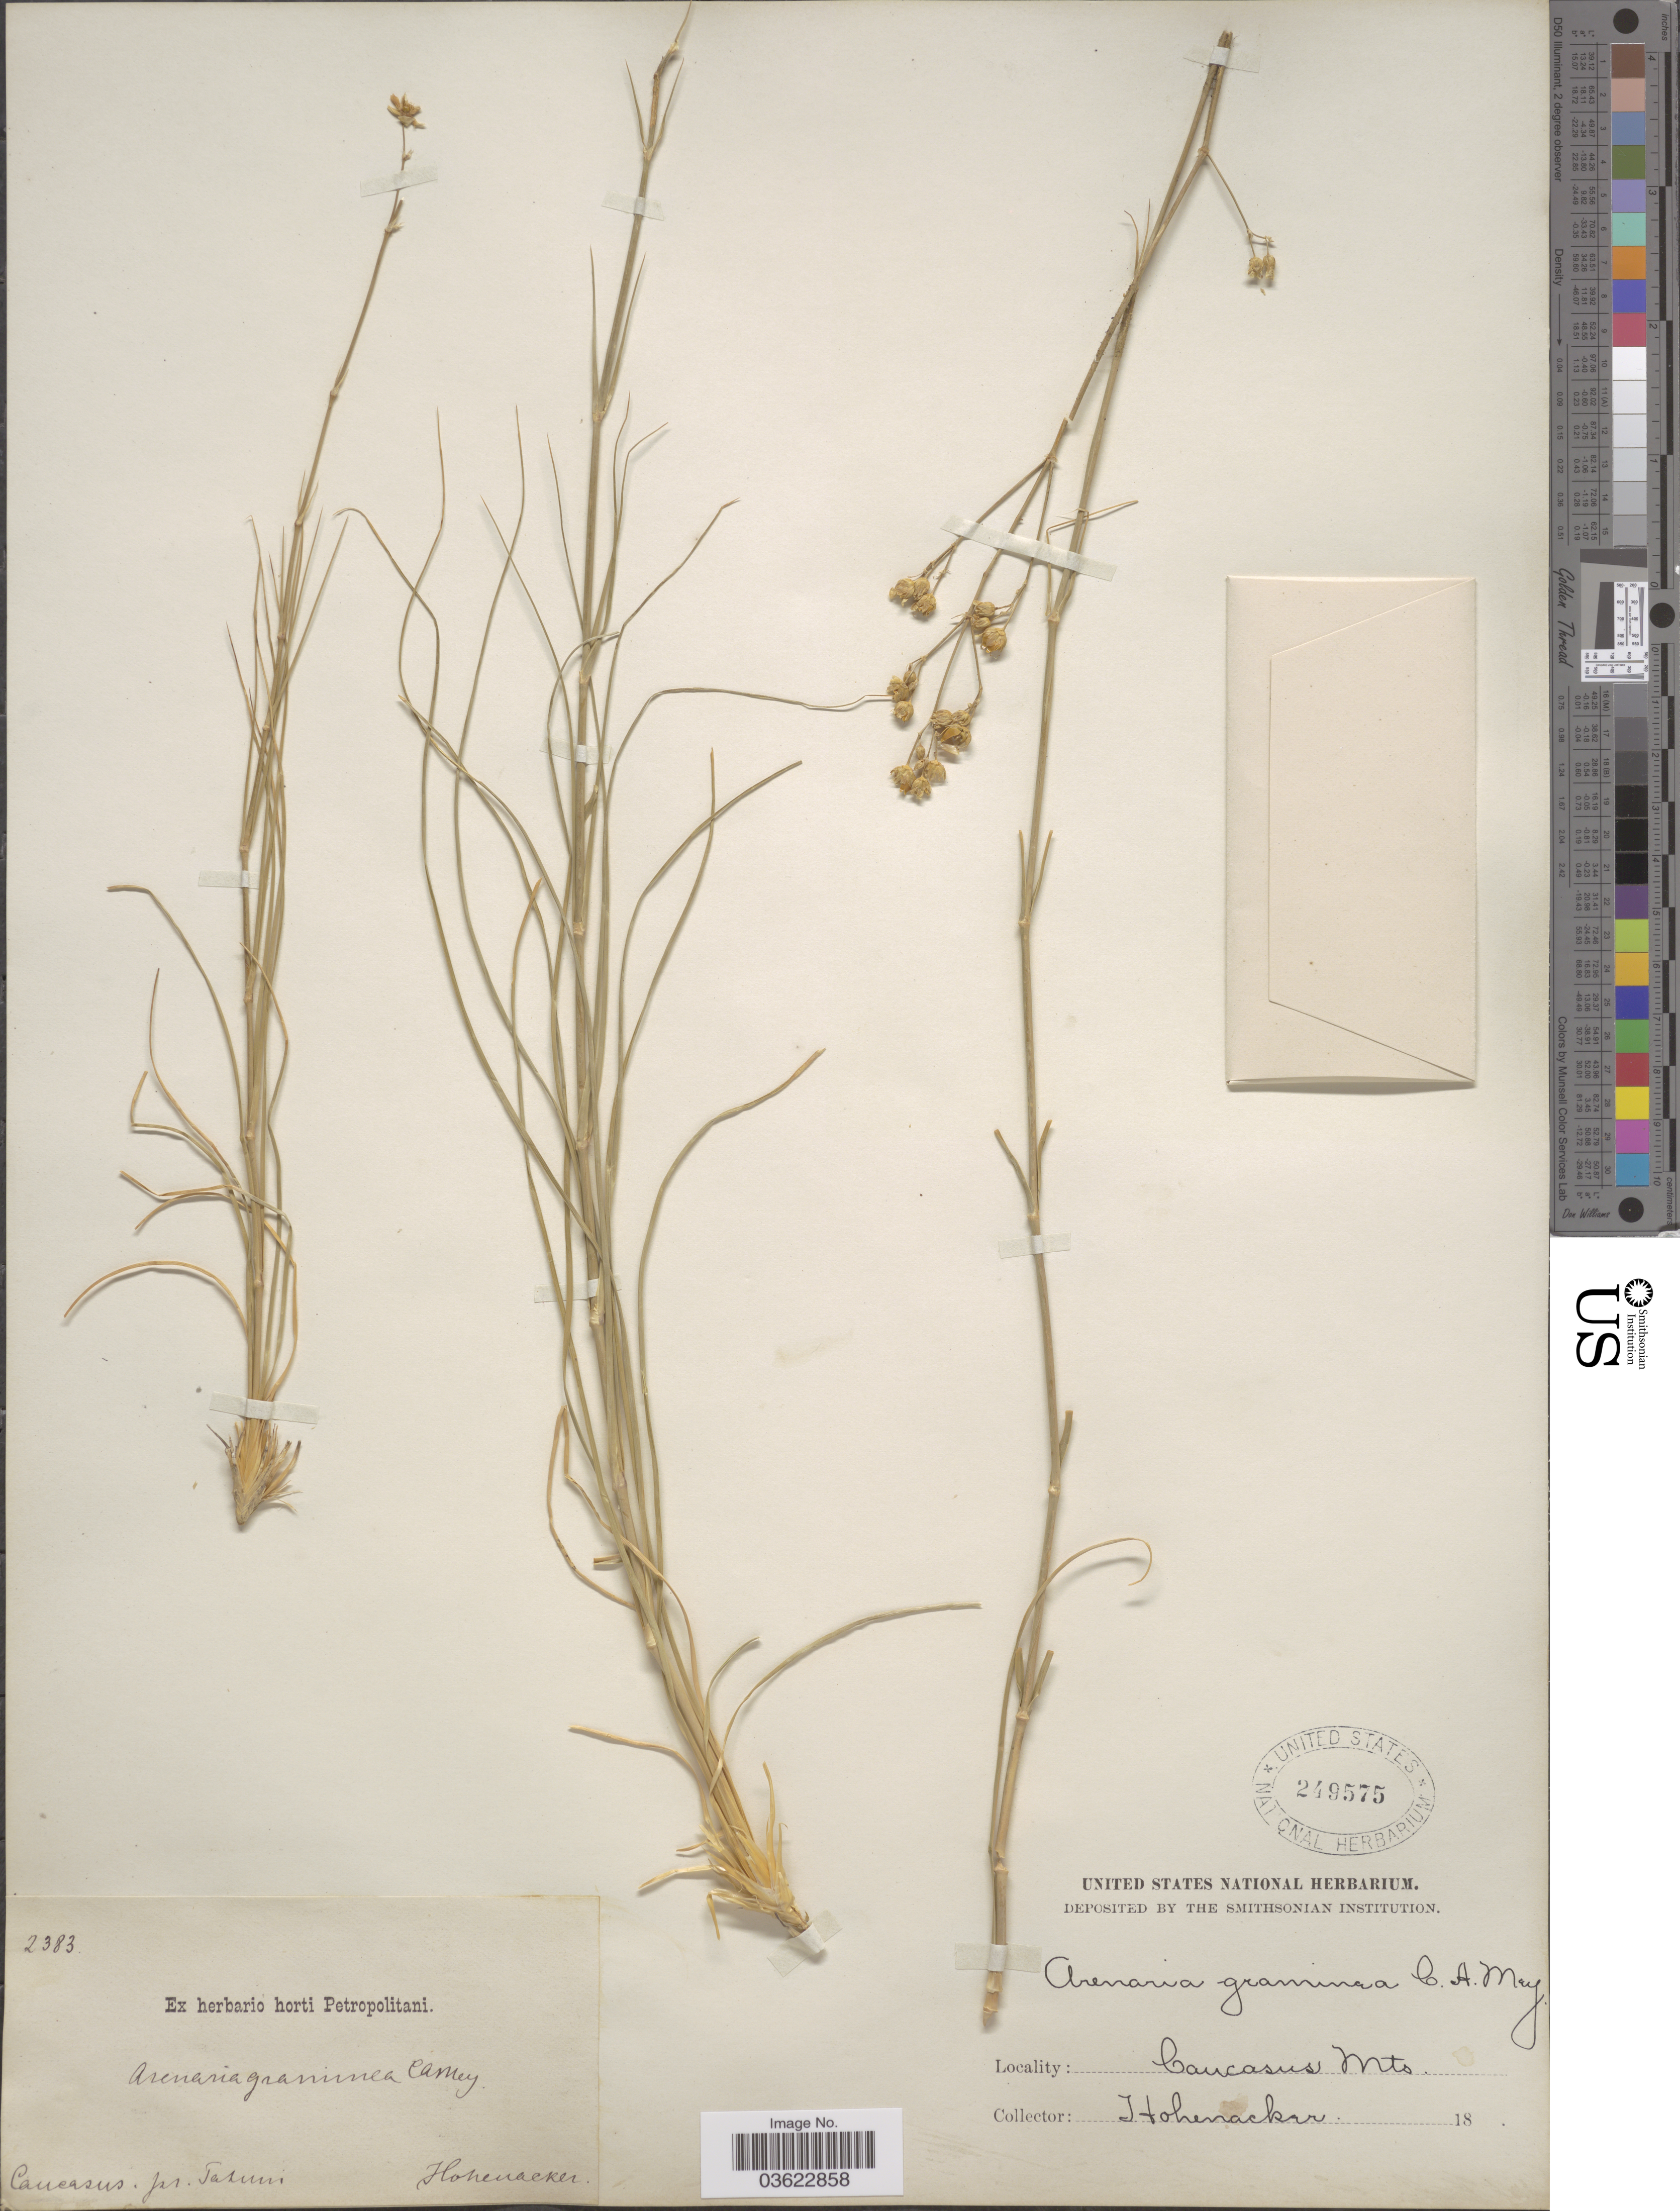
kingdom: Plantae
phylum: Tracheophyta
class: Magnoliopsida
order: Caryophyllales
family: Caryophyllaceae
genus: Arenaria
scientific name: Arenaria graminea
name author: C.A. Mey.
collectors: Hohenacker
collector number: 2383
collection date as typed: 18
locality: Caucasus. pr. Tasum [interpreted]. Caucasus Mts.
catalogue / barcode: US 249575